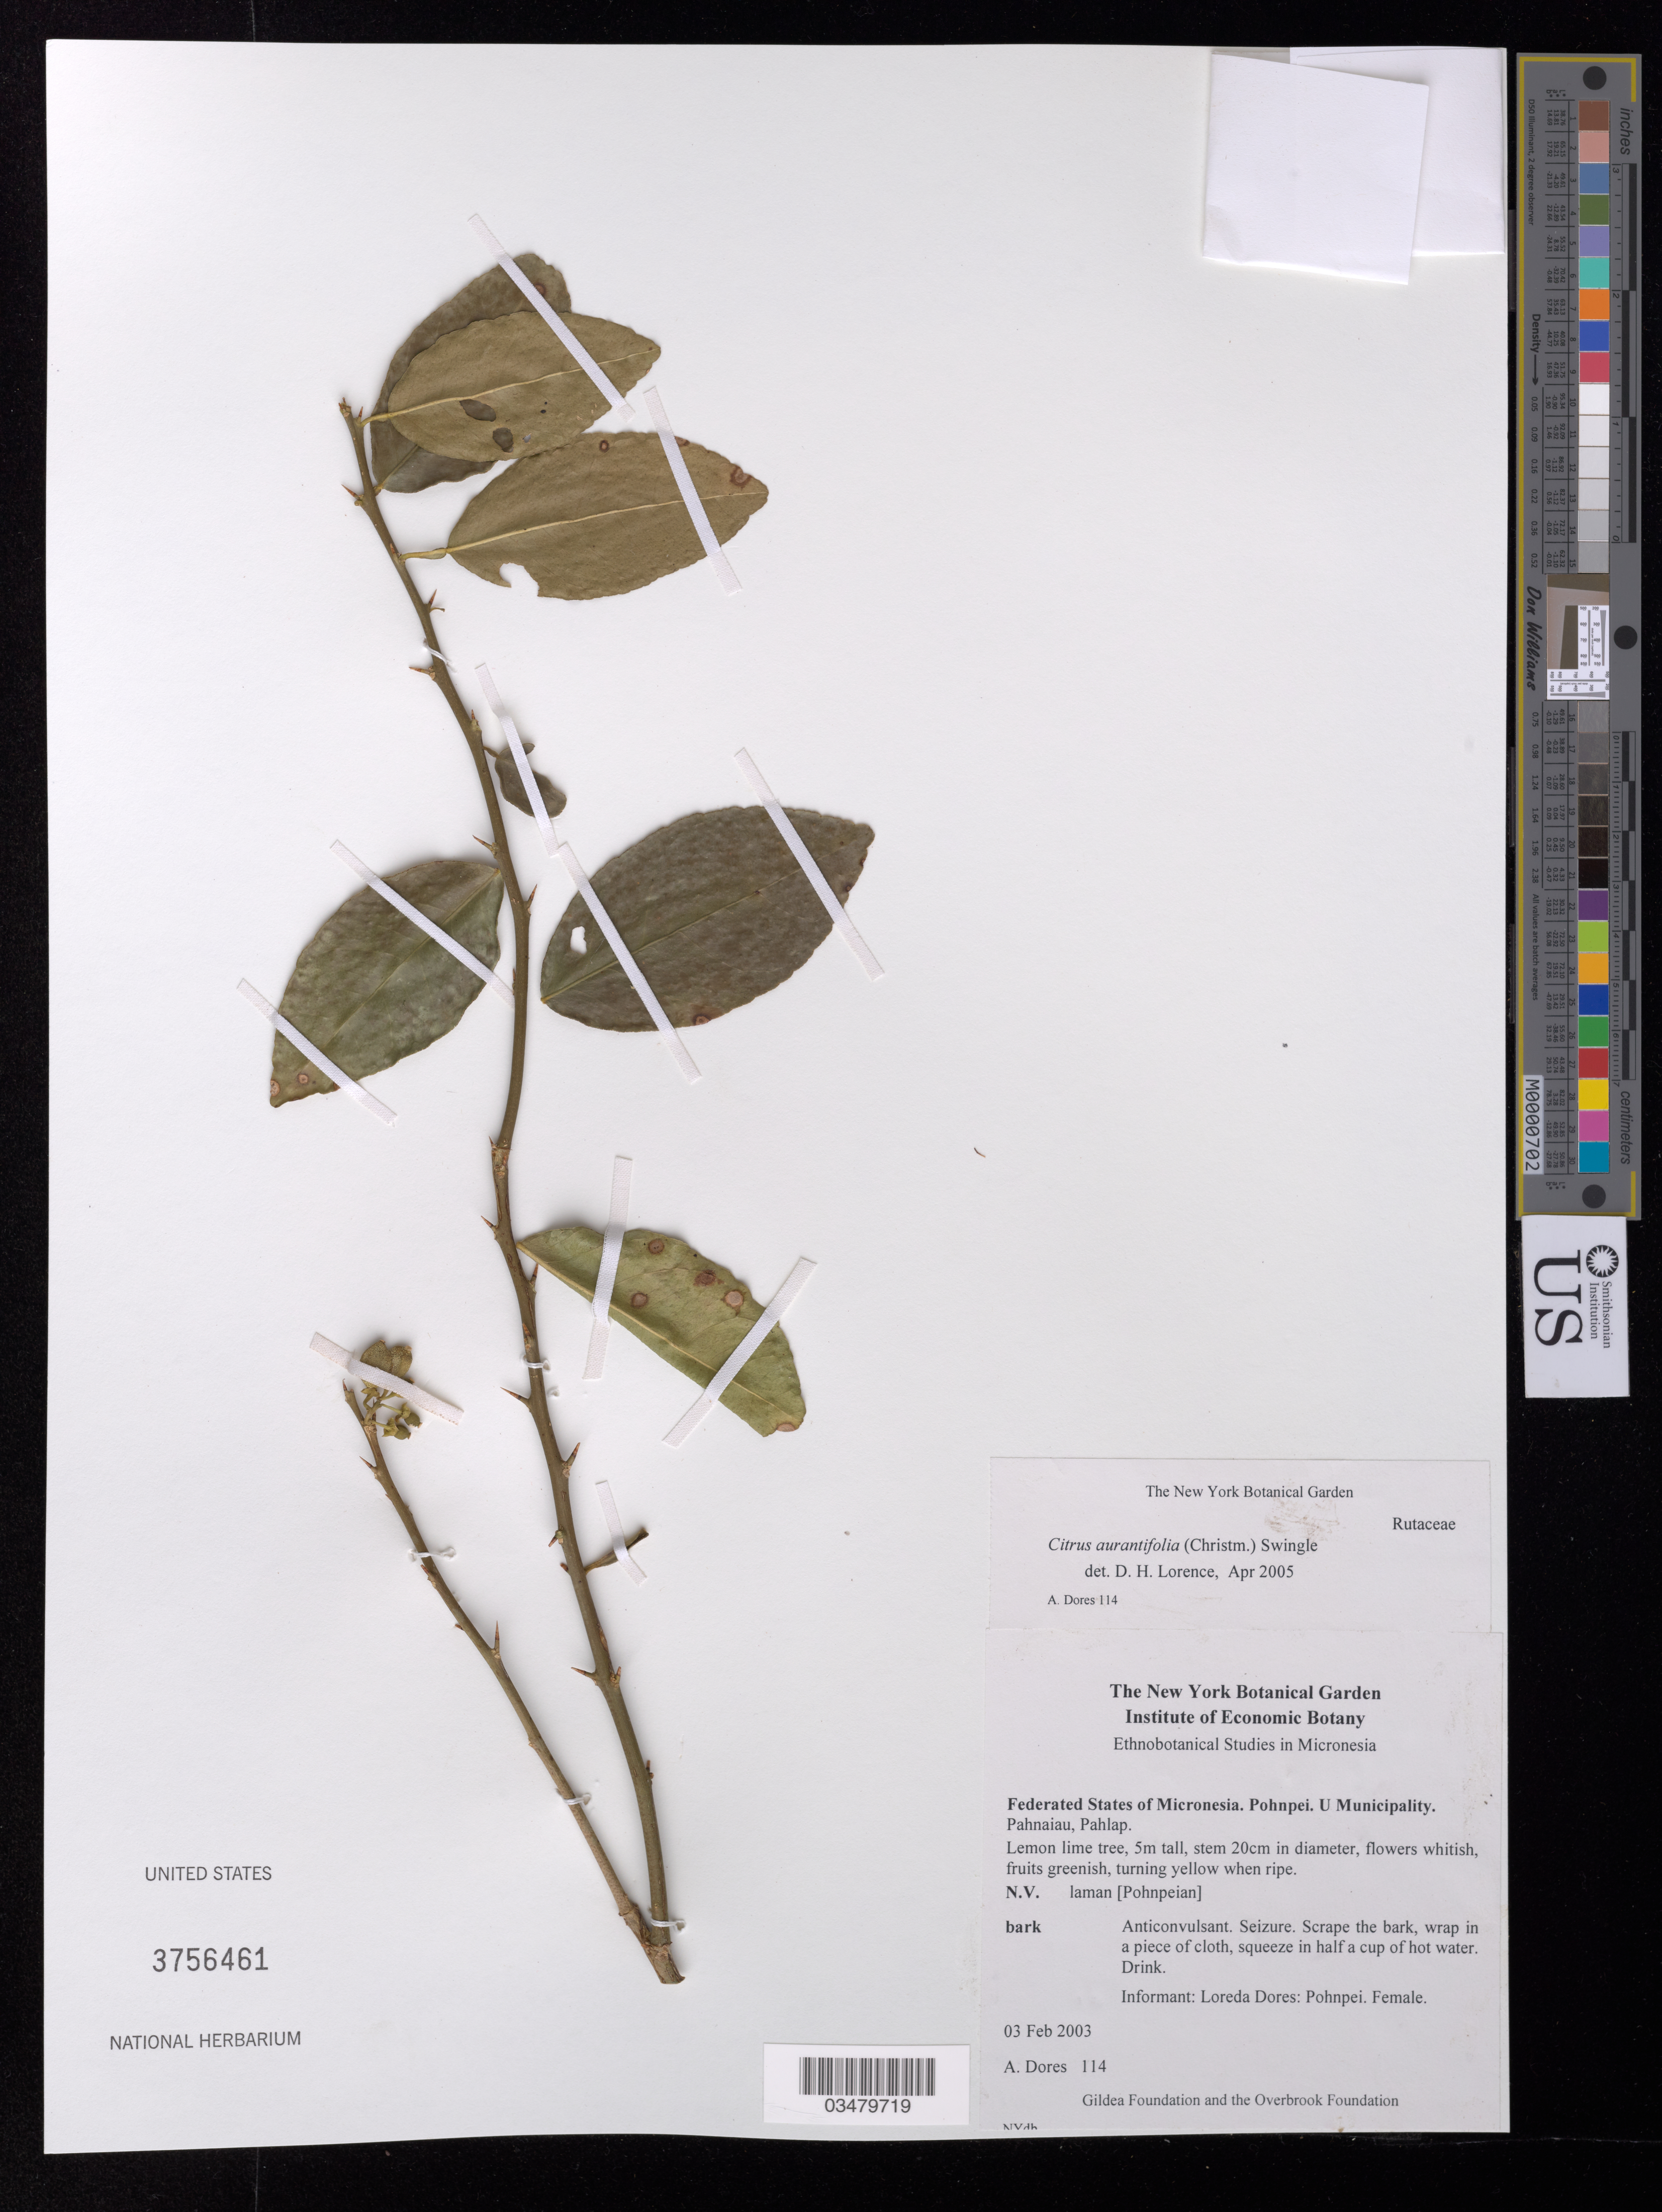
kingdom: Plantae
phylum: Tracheophyta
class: Magnoliopsida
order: Sapindales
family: Rutaceae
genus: Citrus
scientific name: Citrus x aurantifolia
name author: (Christm.) Swingle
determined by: Lorence, David H., (PTBG), National Tropical Botanical Garden (UNITED STATES)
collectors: A. Dores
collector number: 114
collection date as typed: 3 Feb 2003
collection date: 2003-02-03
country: Micronesia, Federated States of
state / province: Pohnpei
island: Pohnpei [Ponape]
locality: U Municipality, Pahnaiau, Pahlap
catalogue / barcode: US 3756461